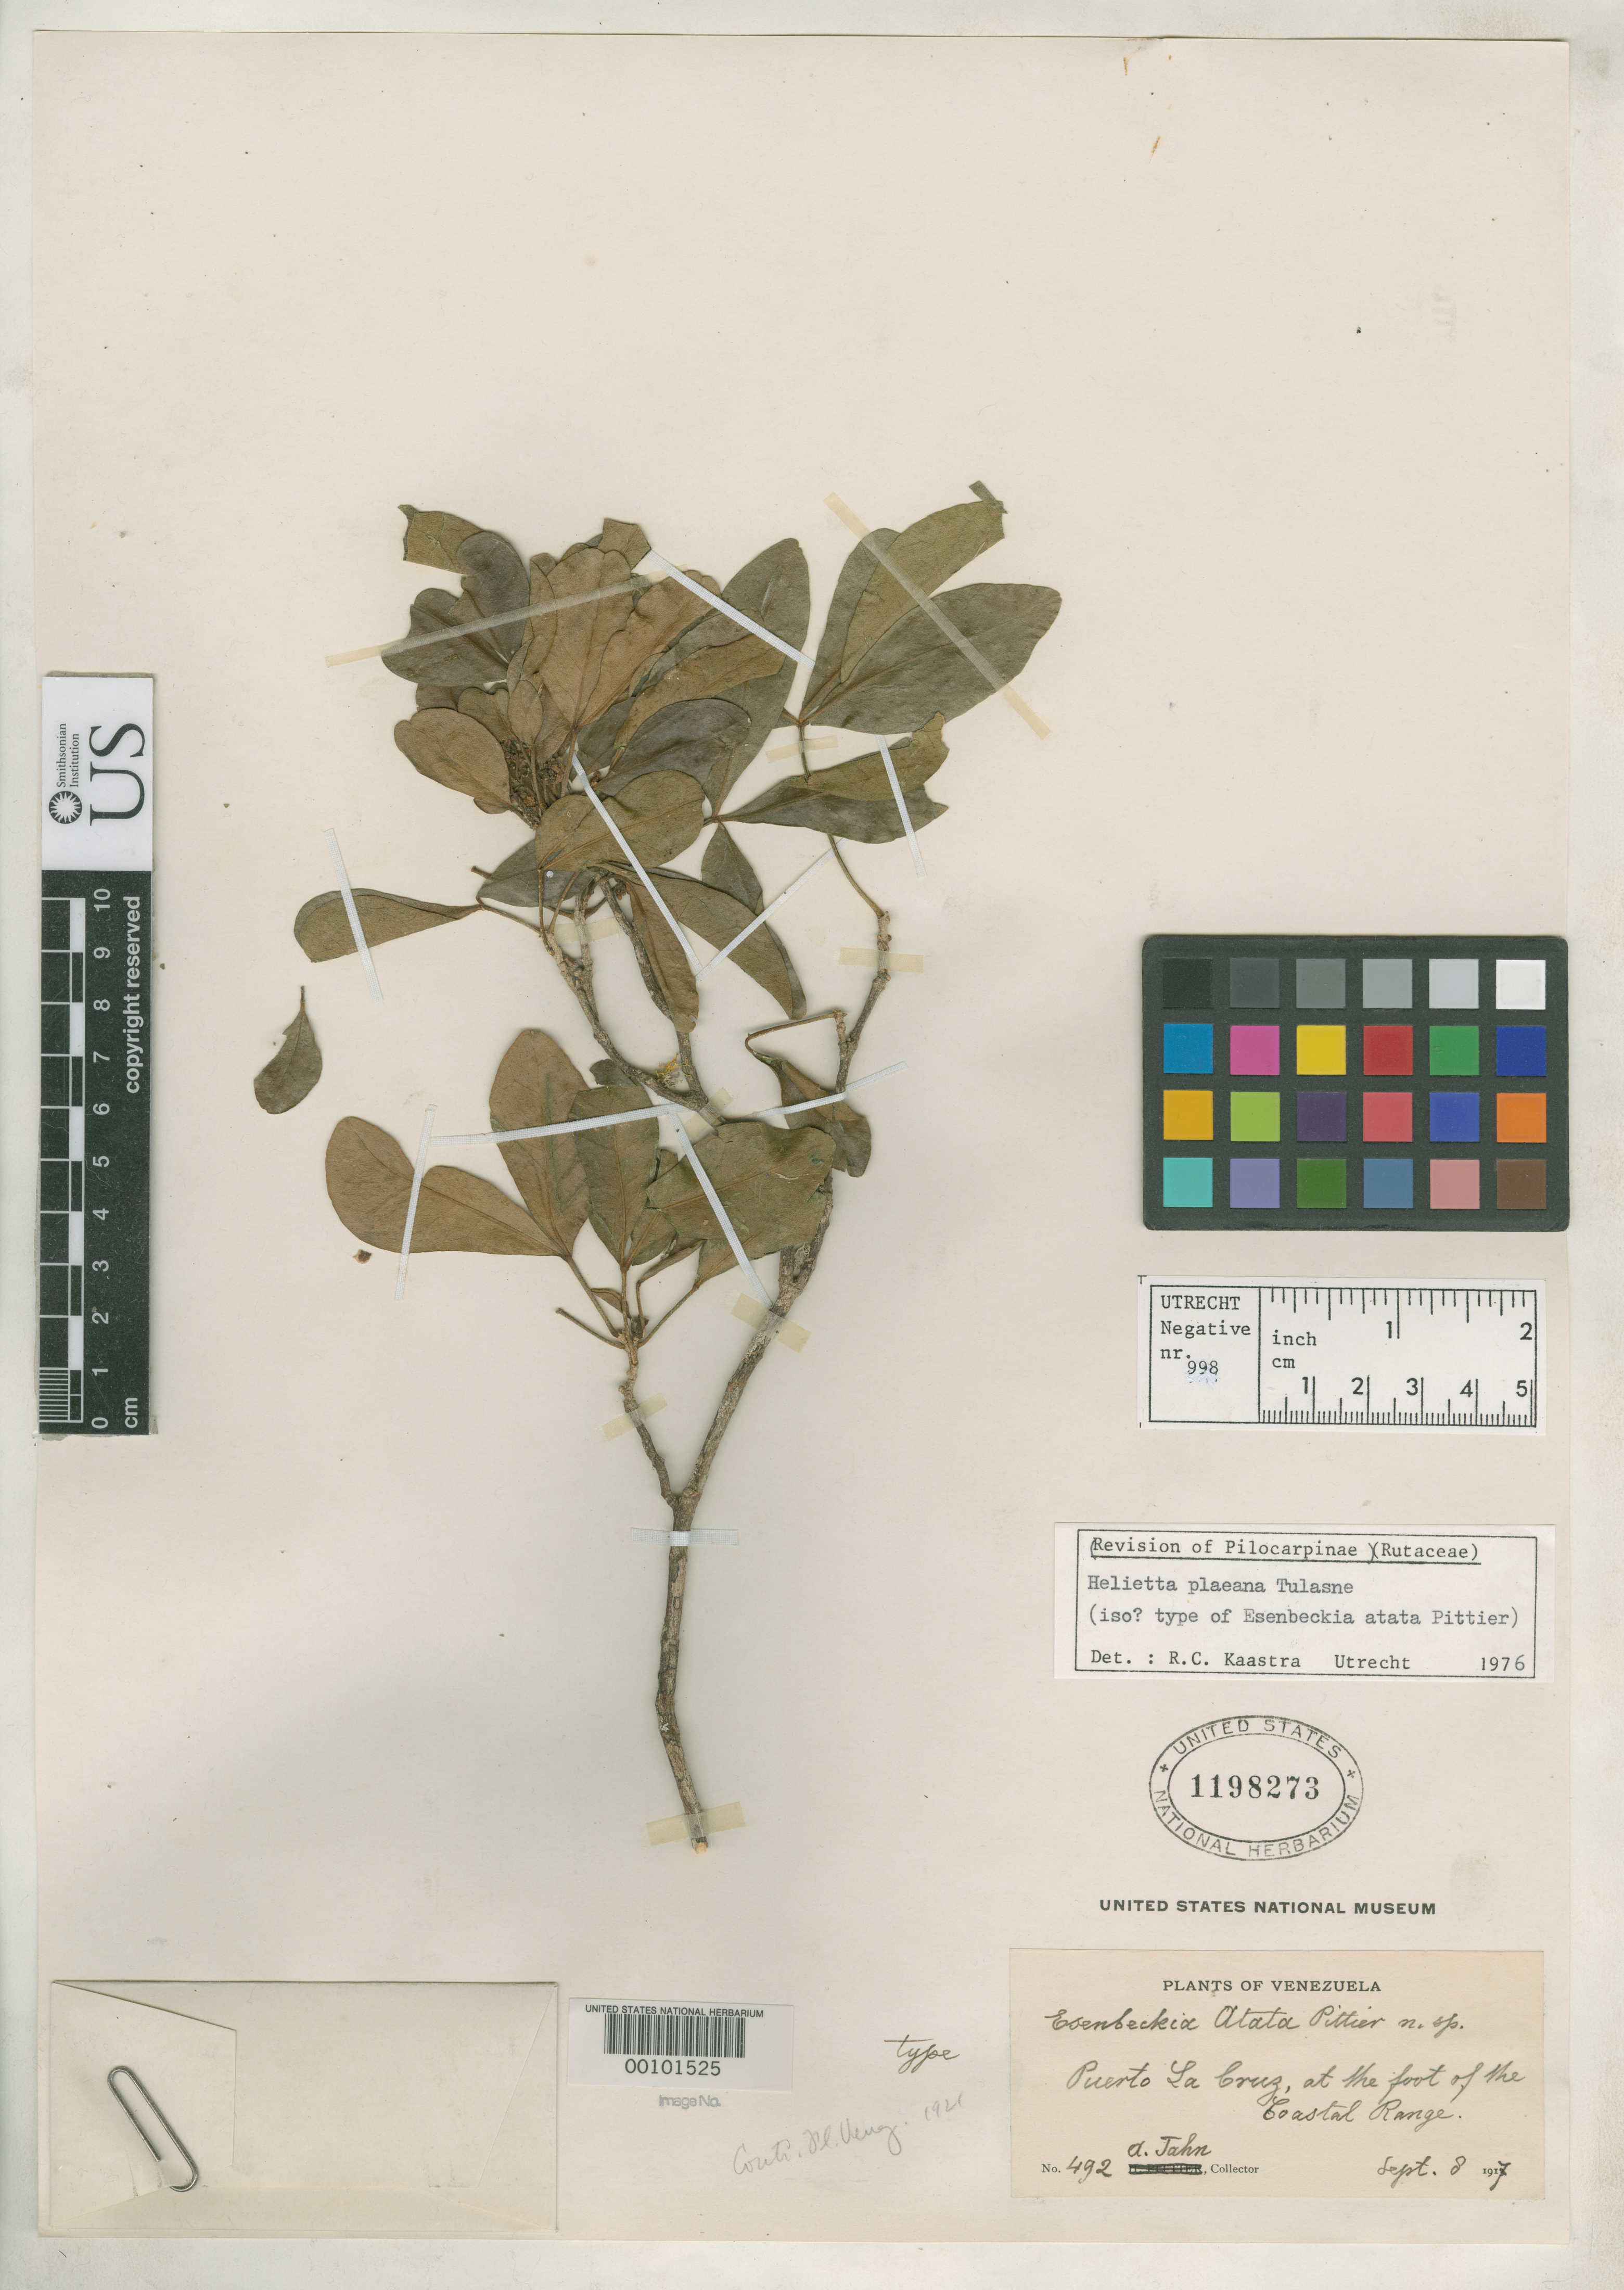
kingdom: Plantae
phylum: Tracheophyta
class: Magnoliopsida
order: Sapindales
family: Rutaceae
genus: Esenbeckia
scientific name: Esenbeckia atata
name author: Pittier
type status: Isotype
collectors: A. Jahn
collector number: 492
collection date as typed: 09 Sep 1917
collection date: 1917-09-09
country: Venezuela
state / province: Distrito Federal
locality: Hacienda Panarigua, Valle de Puerto La Cruz.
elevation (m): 200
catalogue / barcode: US 1198273